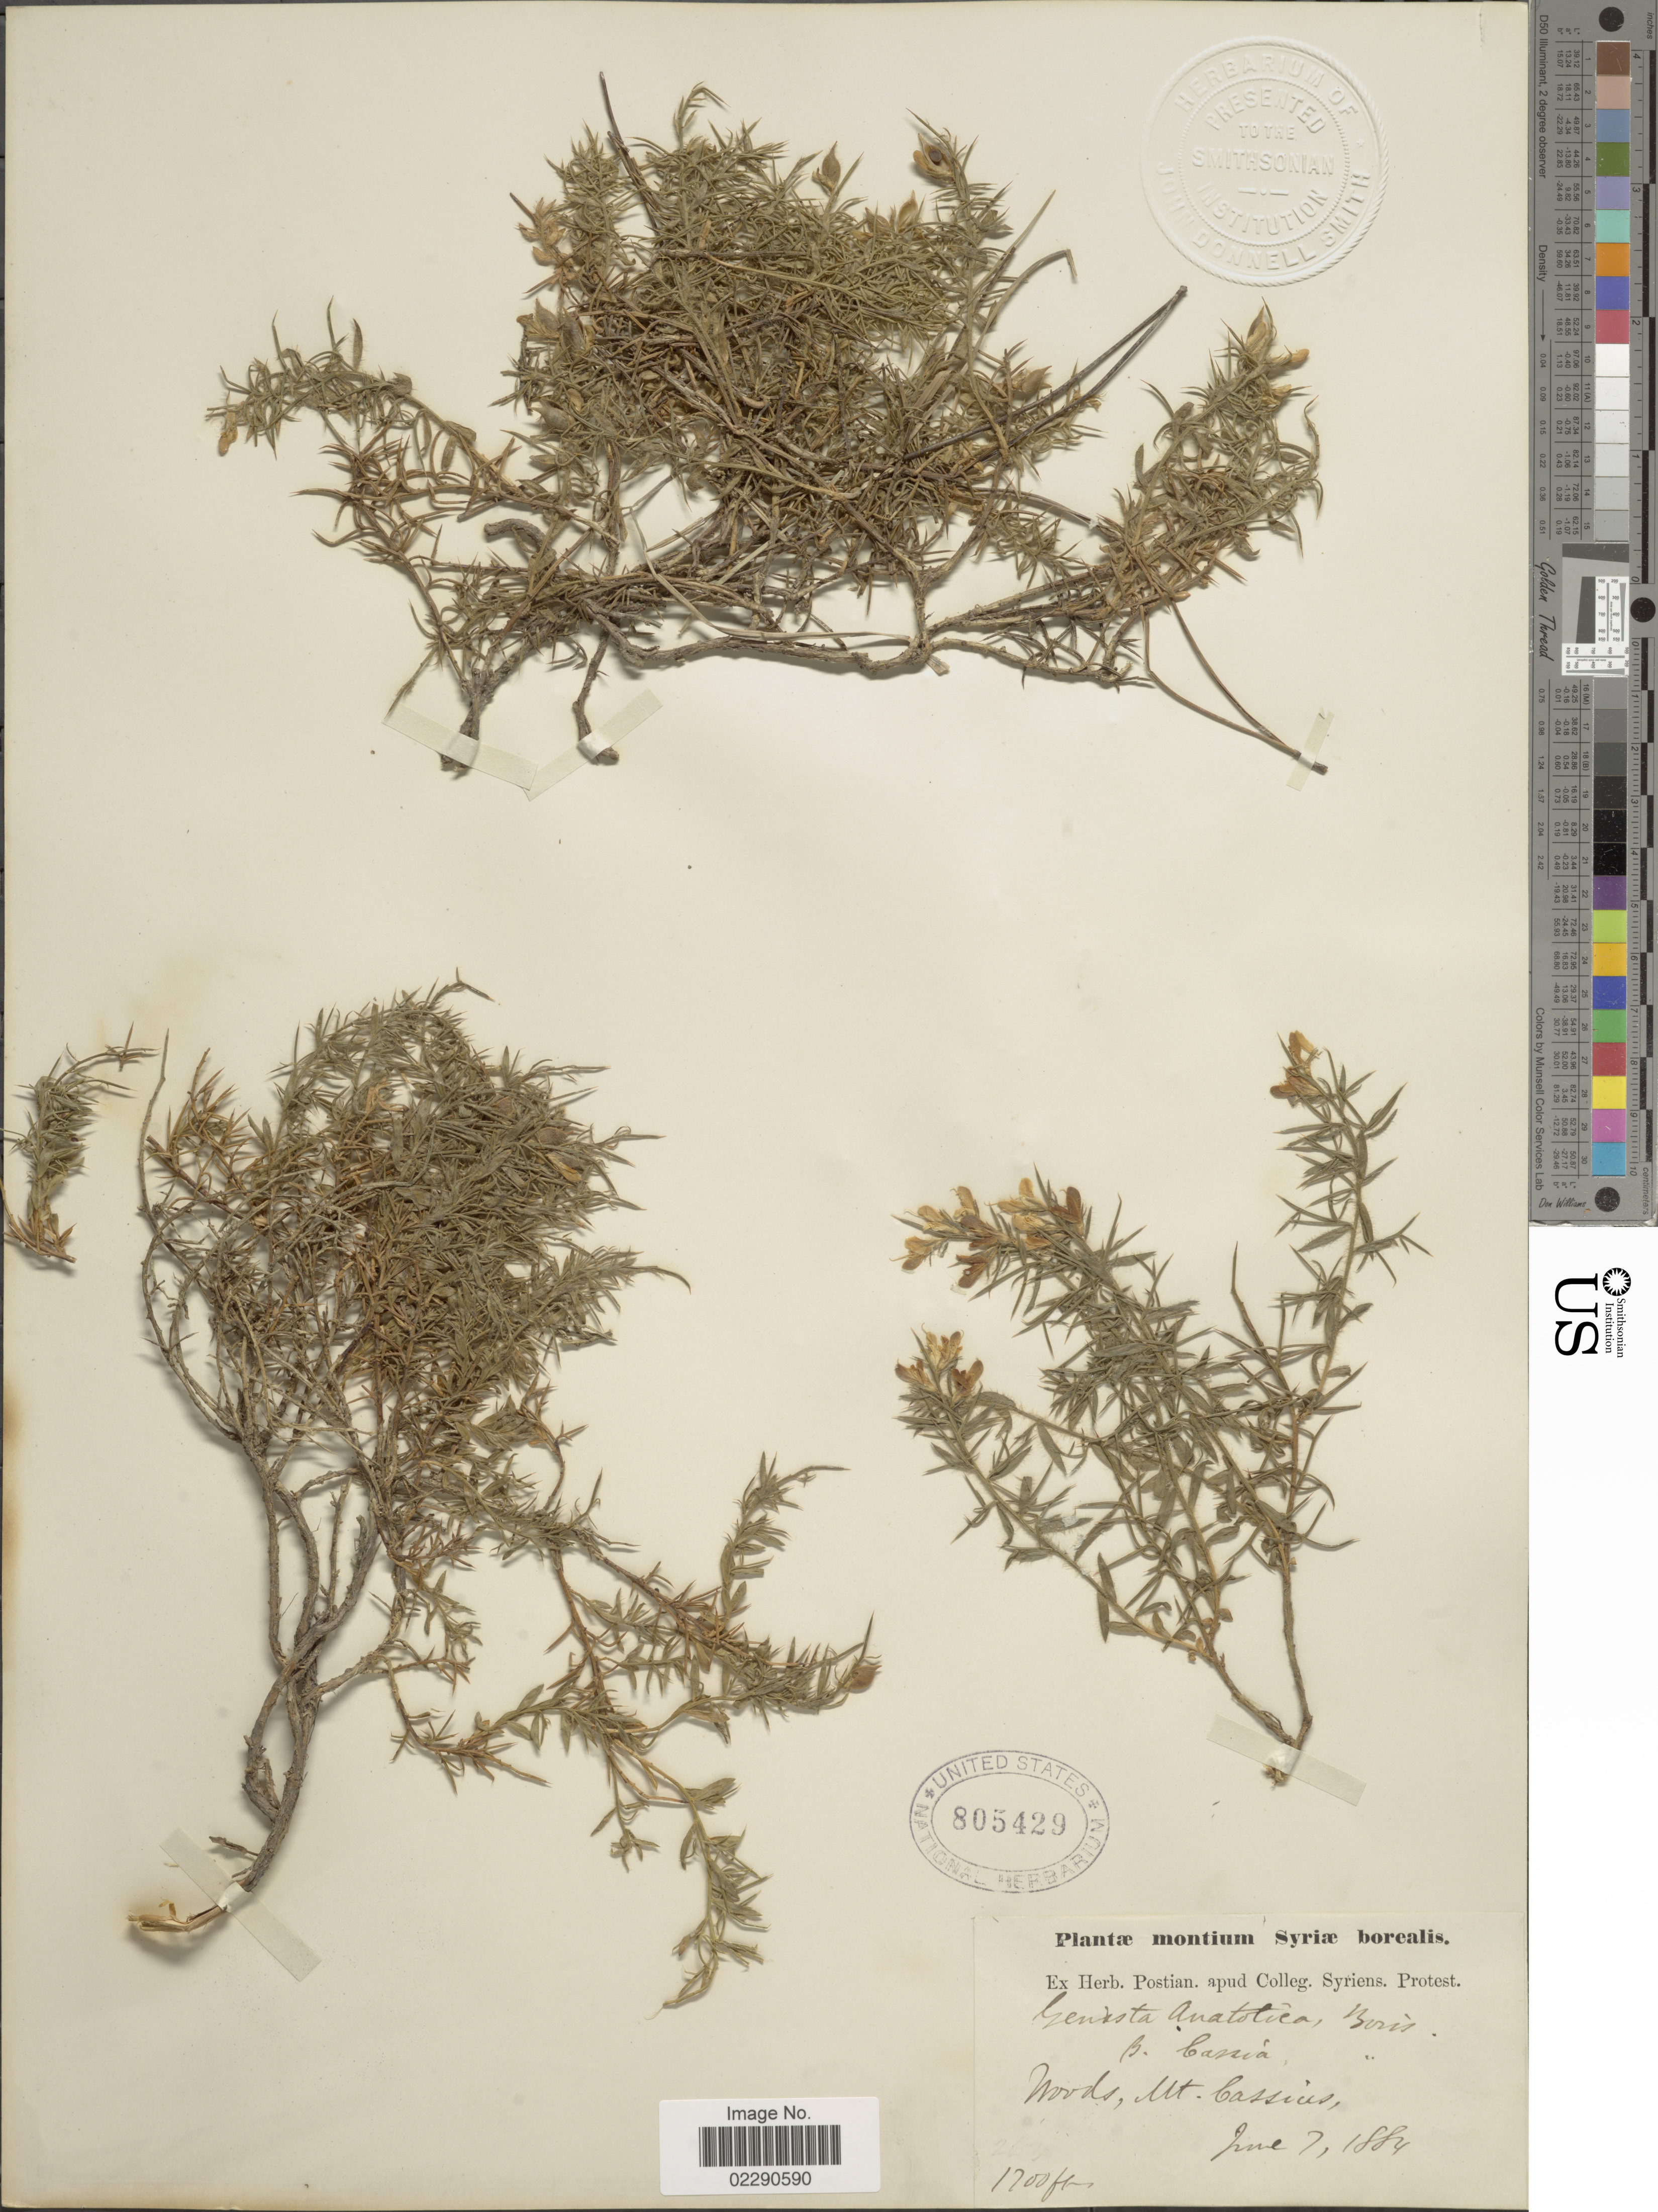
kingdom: Plantae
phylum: Tracheophyta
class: Magnoliopsida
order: Fabales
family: Fabaceae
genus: Genista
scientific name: Genista anatolica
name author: Boiss.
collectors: ex herb. Postian. apud Colleg. Syriens. Protest. USE "Fannie P. A. Shepard" (10308853) AS PRIMARY COLLECTOR INSTEAD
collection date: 1884-06-07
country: Syria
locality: Montium Syriae borealis, Mt. Cassius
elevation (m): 518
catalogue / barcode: US 805429